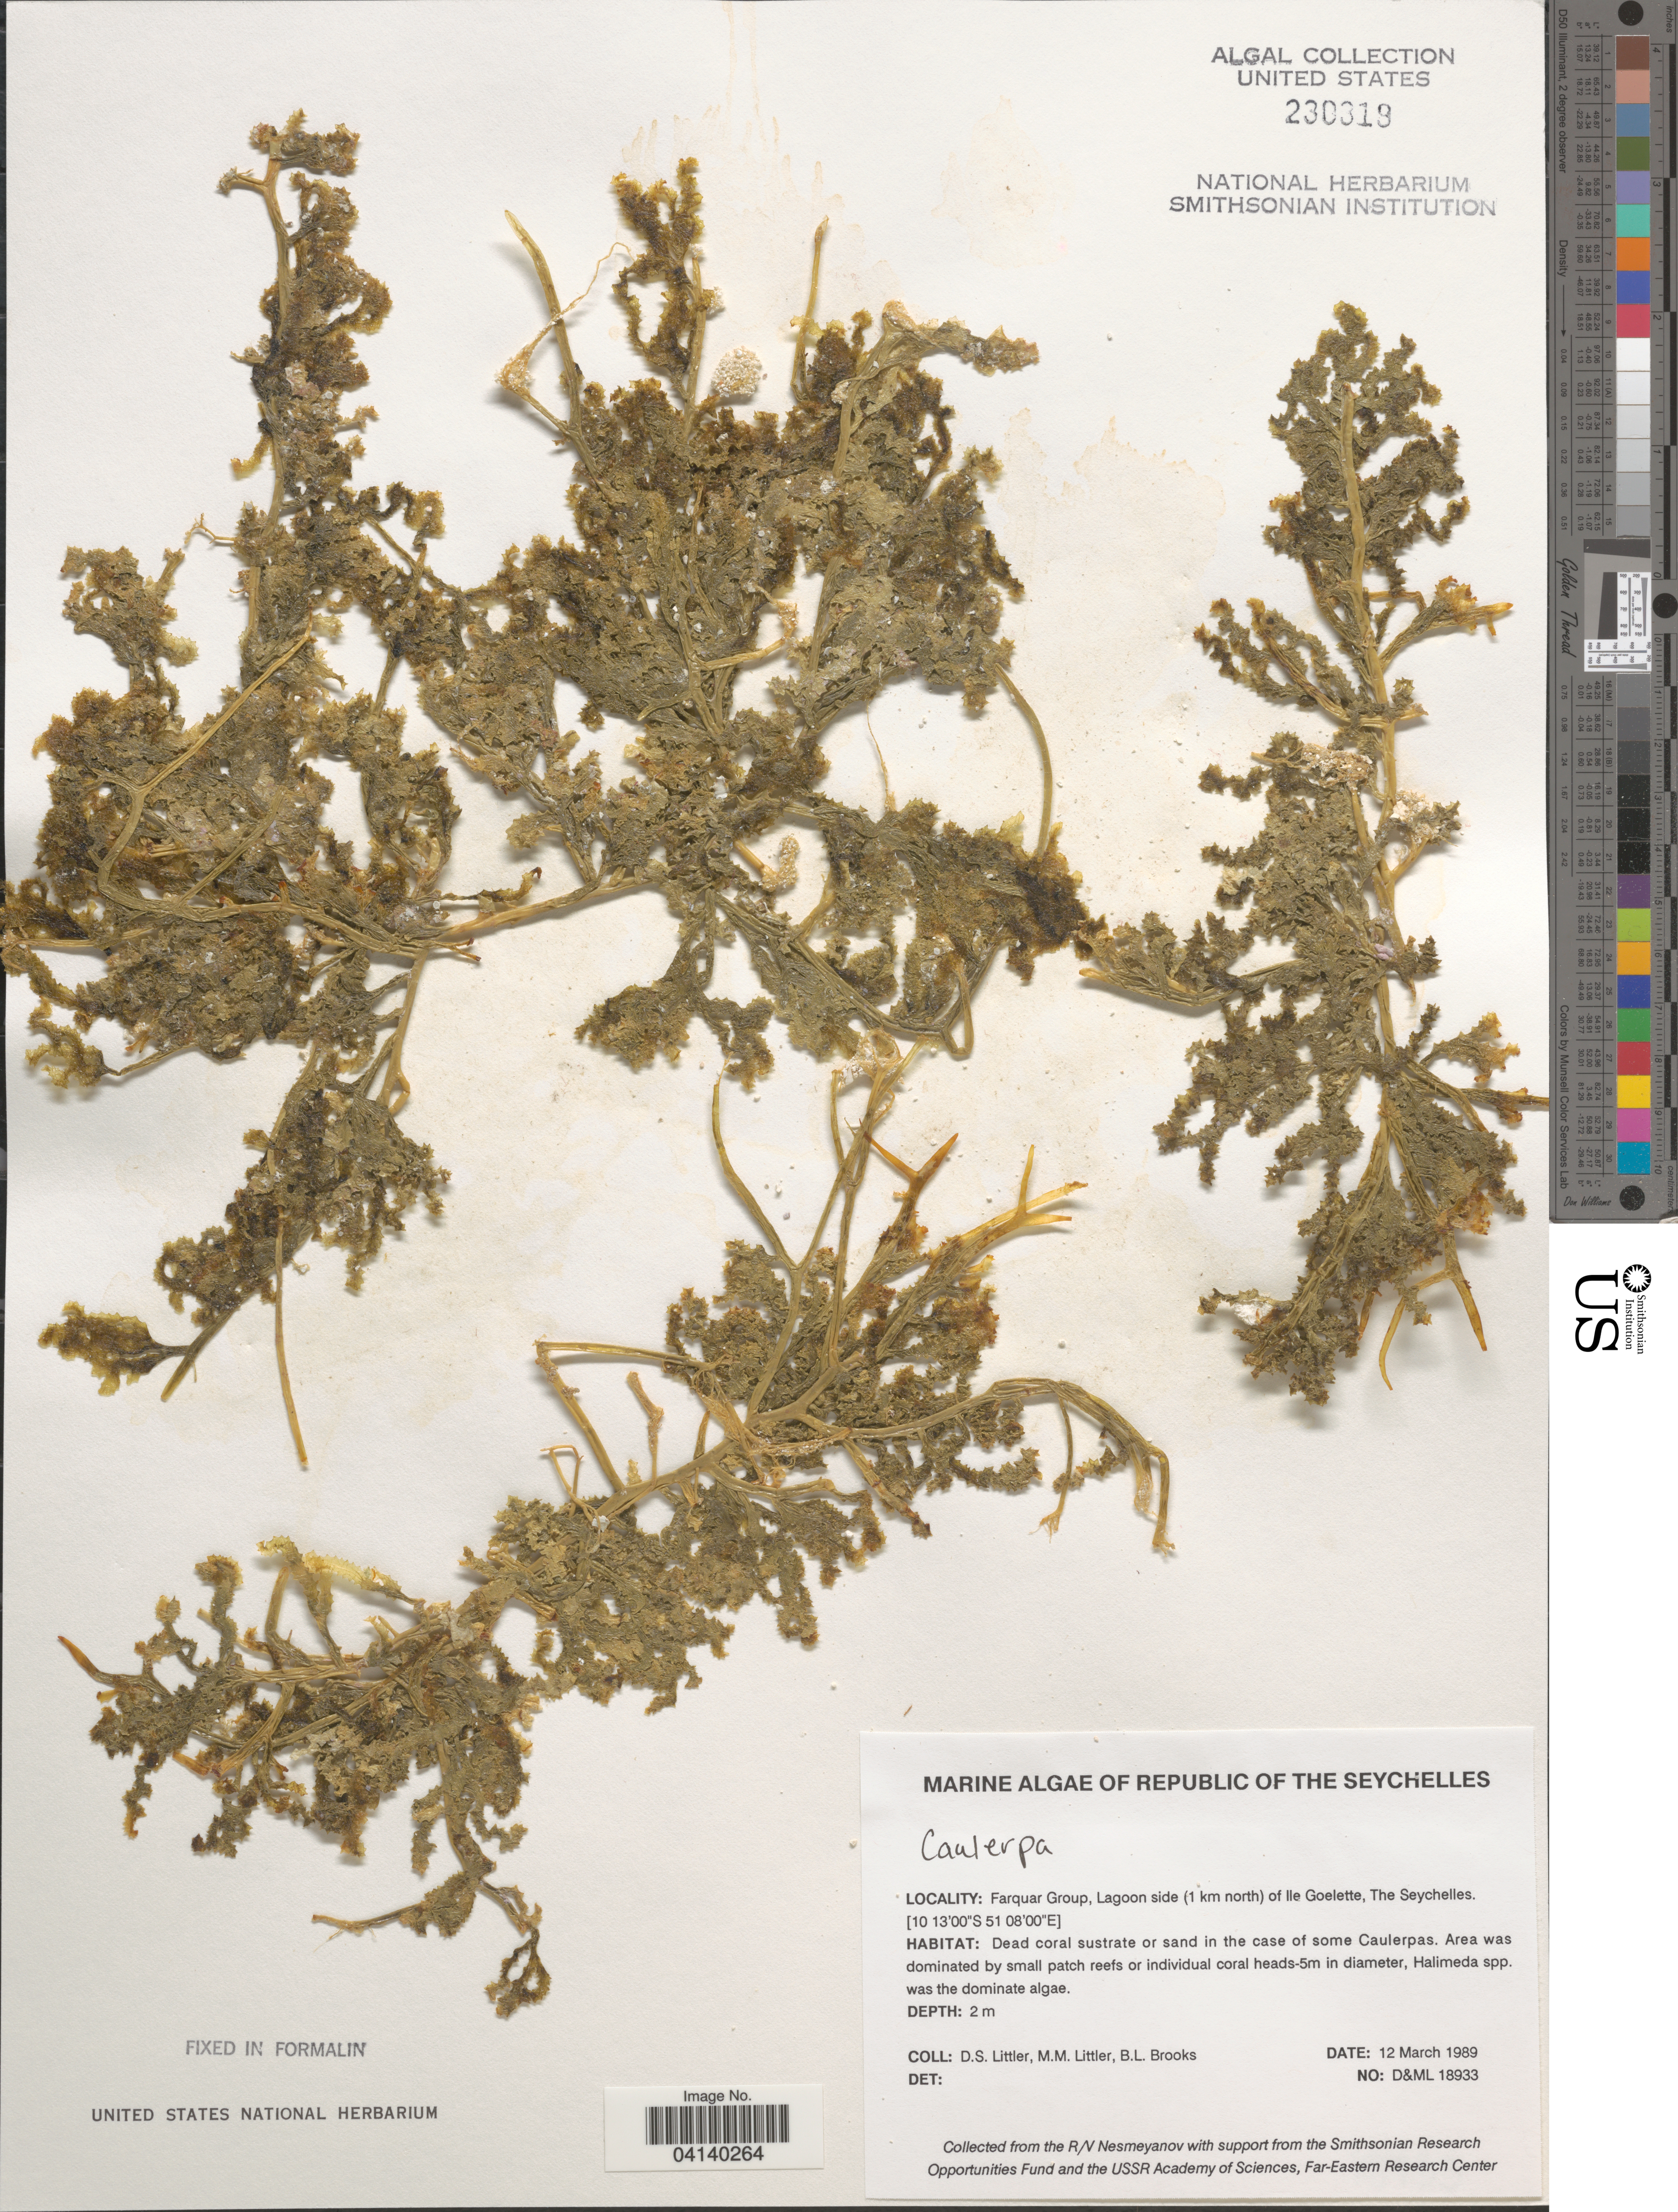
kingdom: Plantae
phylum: Chlorophyta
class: Ulvophyceae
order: Bryopsidales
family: Caulerpaceae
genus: Caulerpa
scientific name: Caulerpa sp.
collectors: D. S. Littler & B. Brooks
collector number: D&ML18933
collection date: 1989-03-12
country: Seychelles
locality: Republic of the Seychelles. Farquar Group, Lagoon side (1 km north) of Ile Goelette.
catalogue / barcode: US 230319